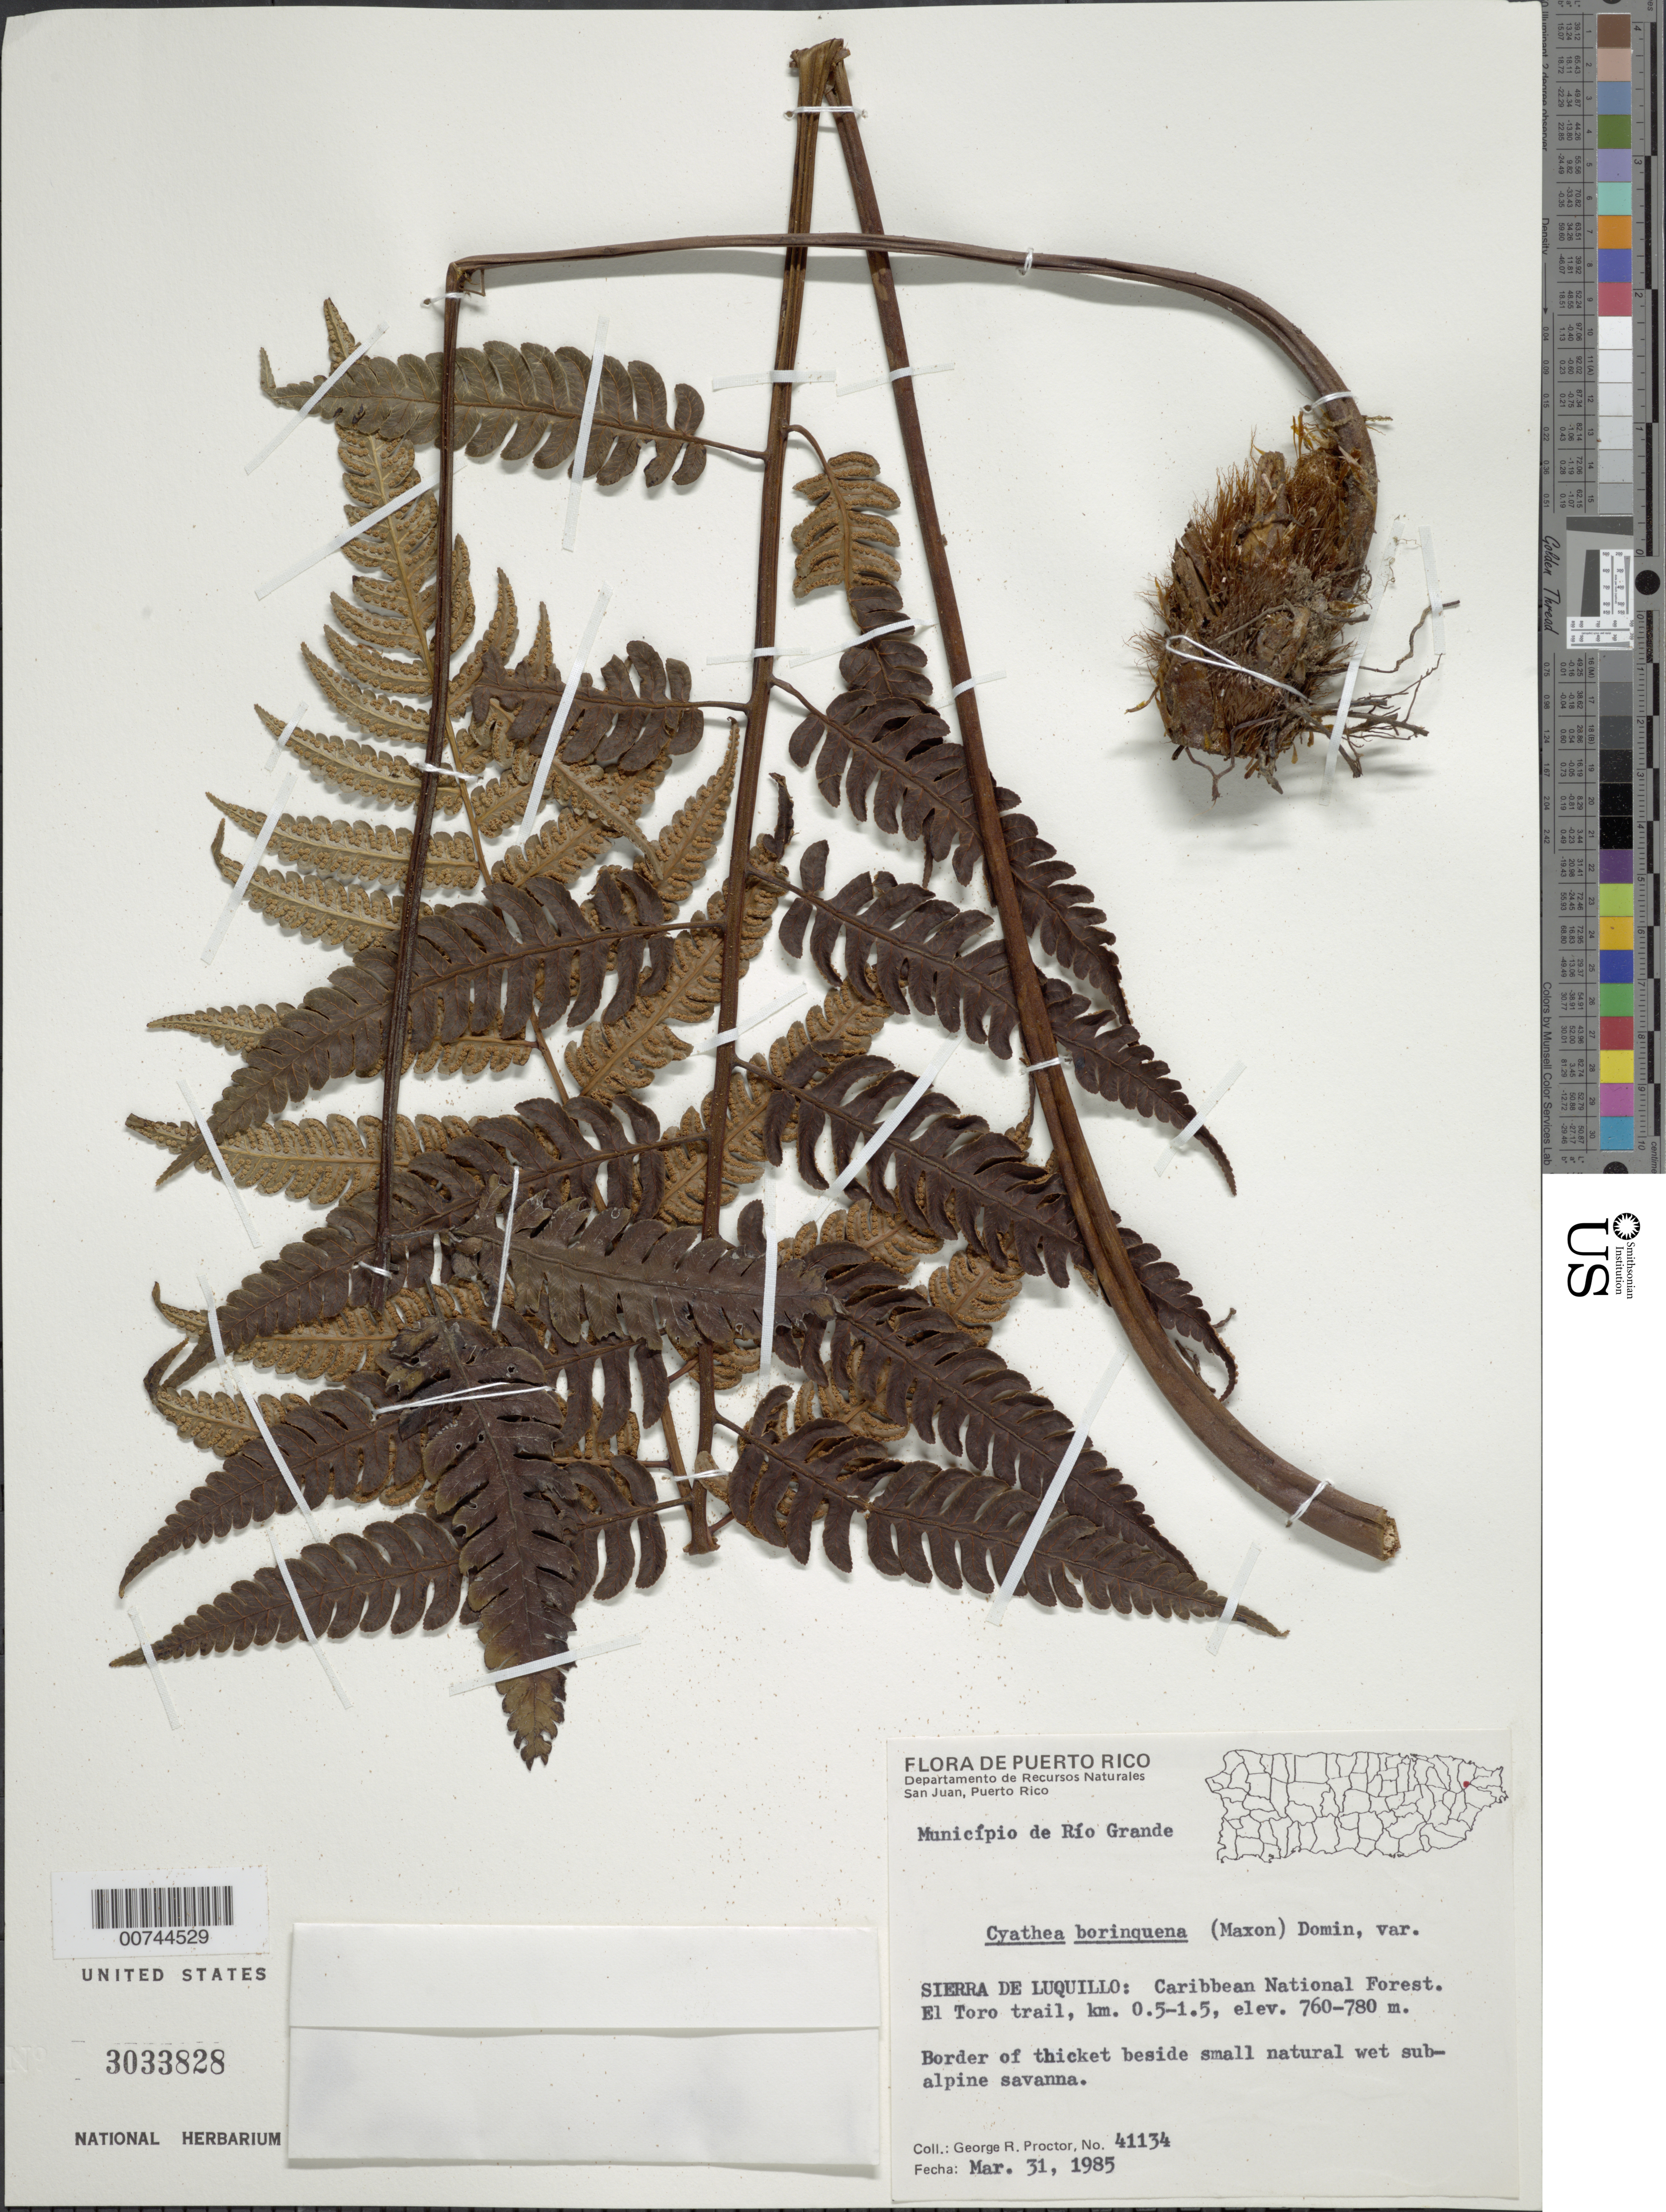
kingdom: Plantae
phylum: Tracheophyta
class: Polypodiopsida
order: Cyatheales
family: Cyatheaceae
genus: Cyathea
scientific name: Cyathea borinquena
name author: (Maxon) Domin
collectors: G. R. Proctor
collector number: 41134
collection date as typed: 31 Mar 1985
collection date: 1985-03-31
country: Puerto Rico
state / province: Río Grande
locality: Sierra de Luquillo: Caribbean National Forest. El Toro trail, km 0.5-1.5. Municipio Río Grande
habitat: Border of thicket beside small natural wet subalpine savanna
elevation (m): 760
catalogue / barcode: US 3033828